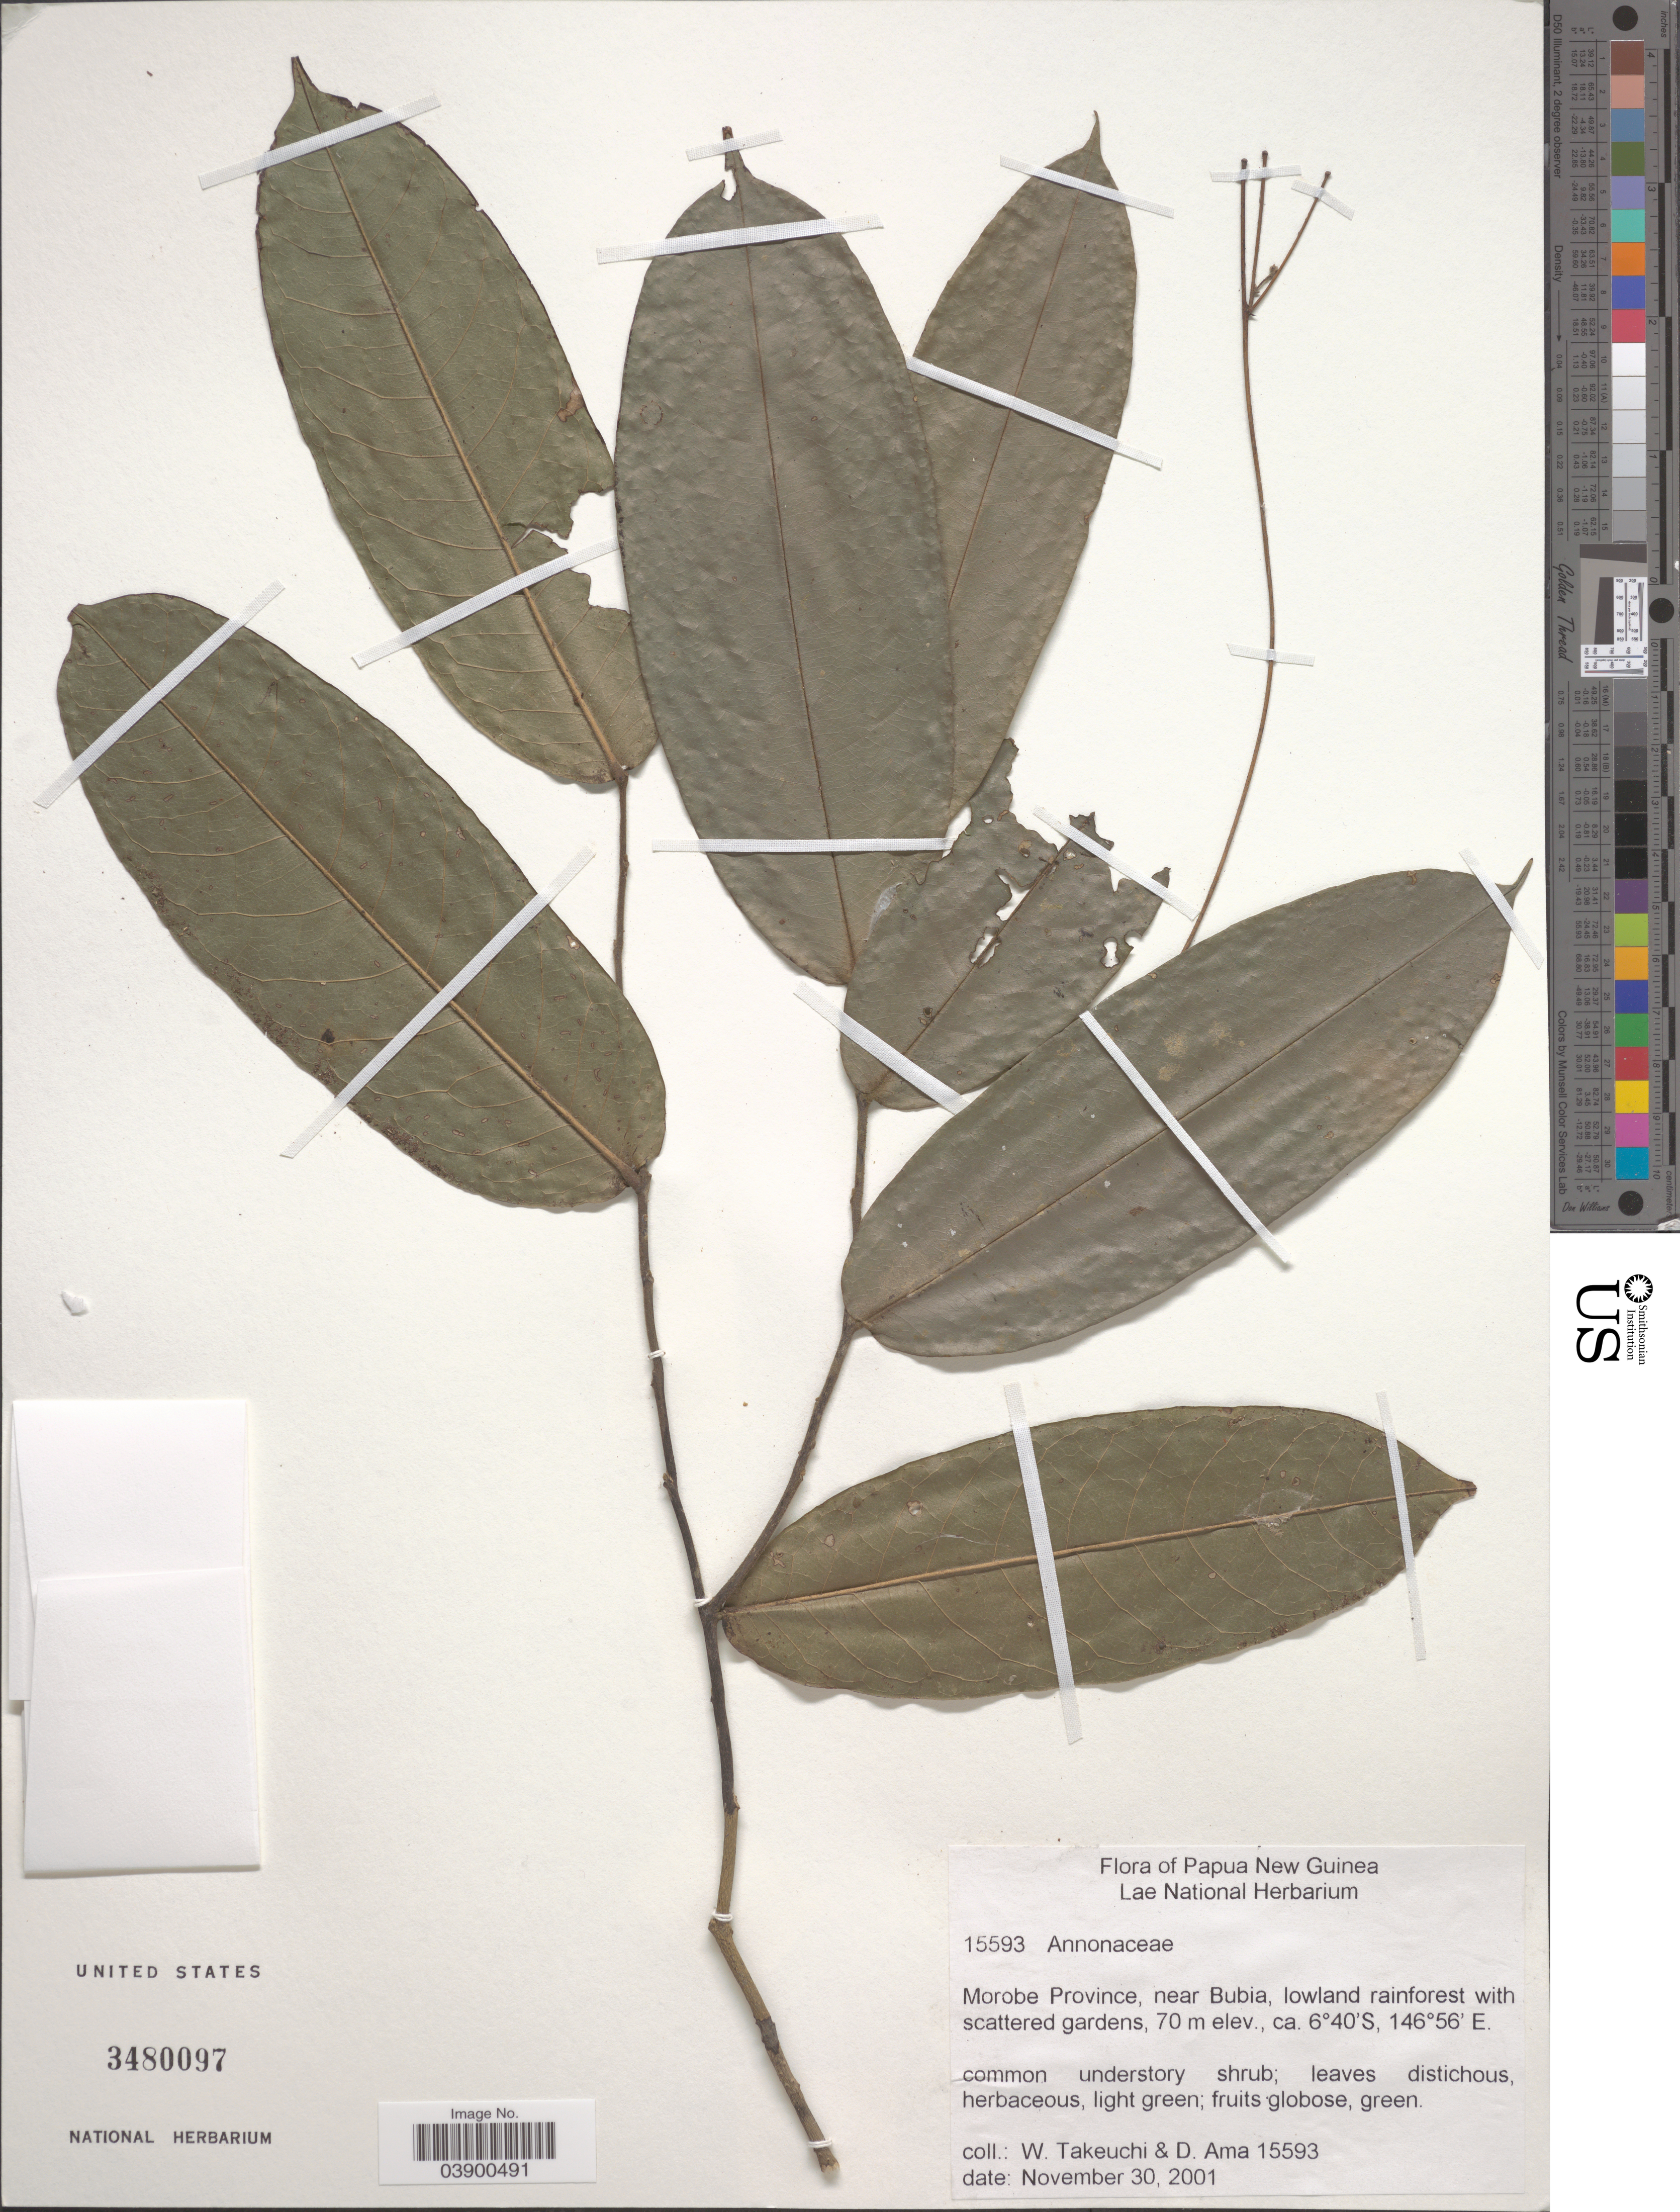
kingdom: Plantae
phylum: Tracheophyta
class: Magnoliopsida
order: Magnoliales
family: Annonaceae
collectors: W. Takeuchi & D. Ama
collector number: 15593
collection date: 2001-11-30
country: Papua New Guinea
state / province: Morobe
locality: Near Bubia.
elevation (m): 70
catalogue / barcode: US 3480097